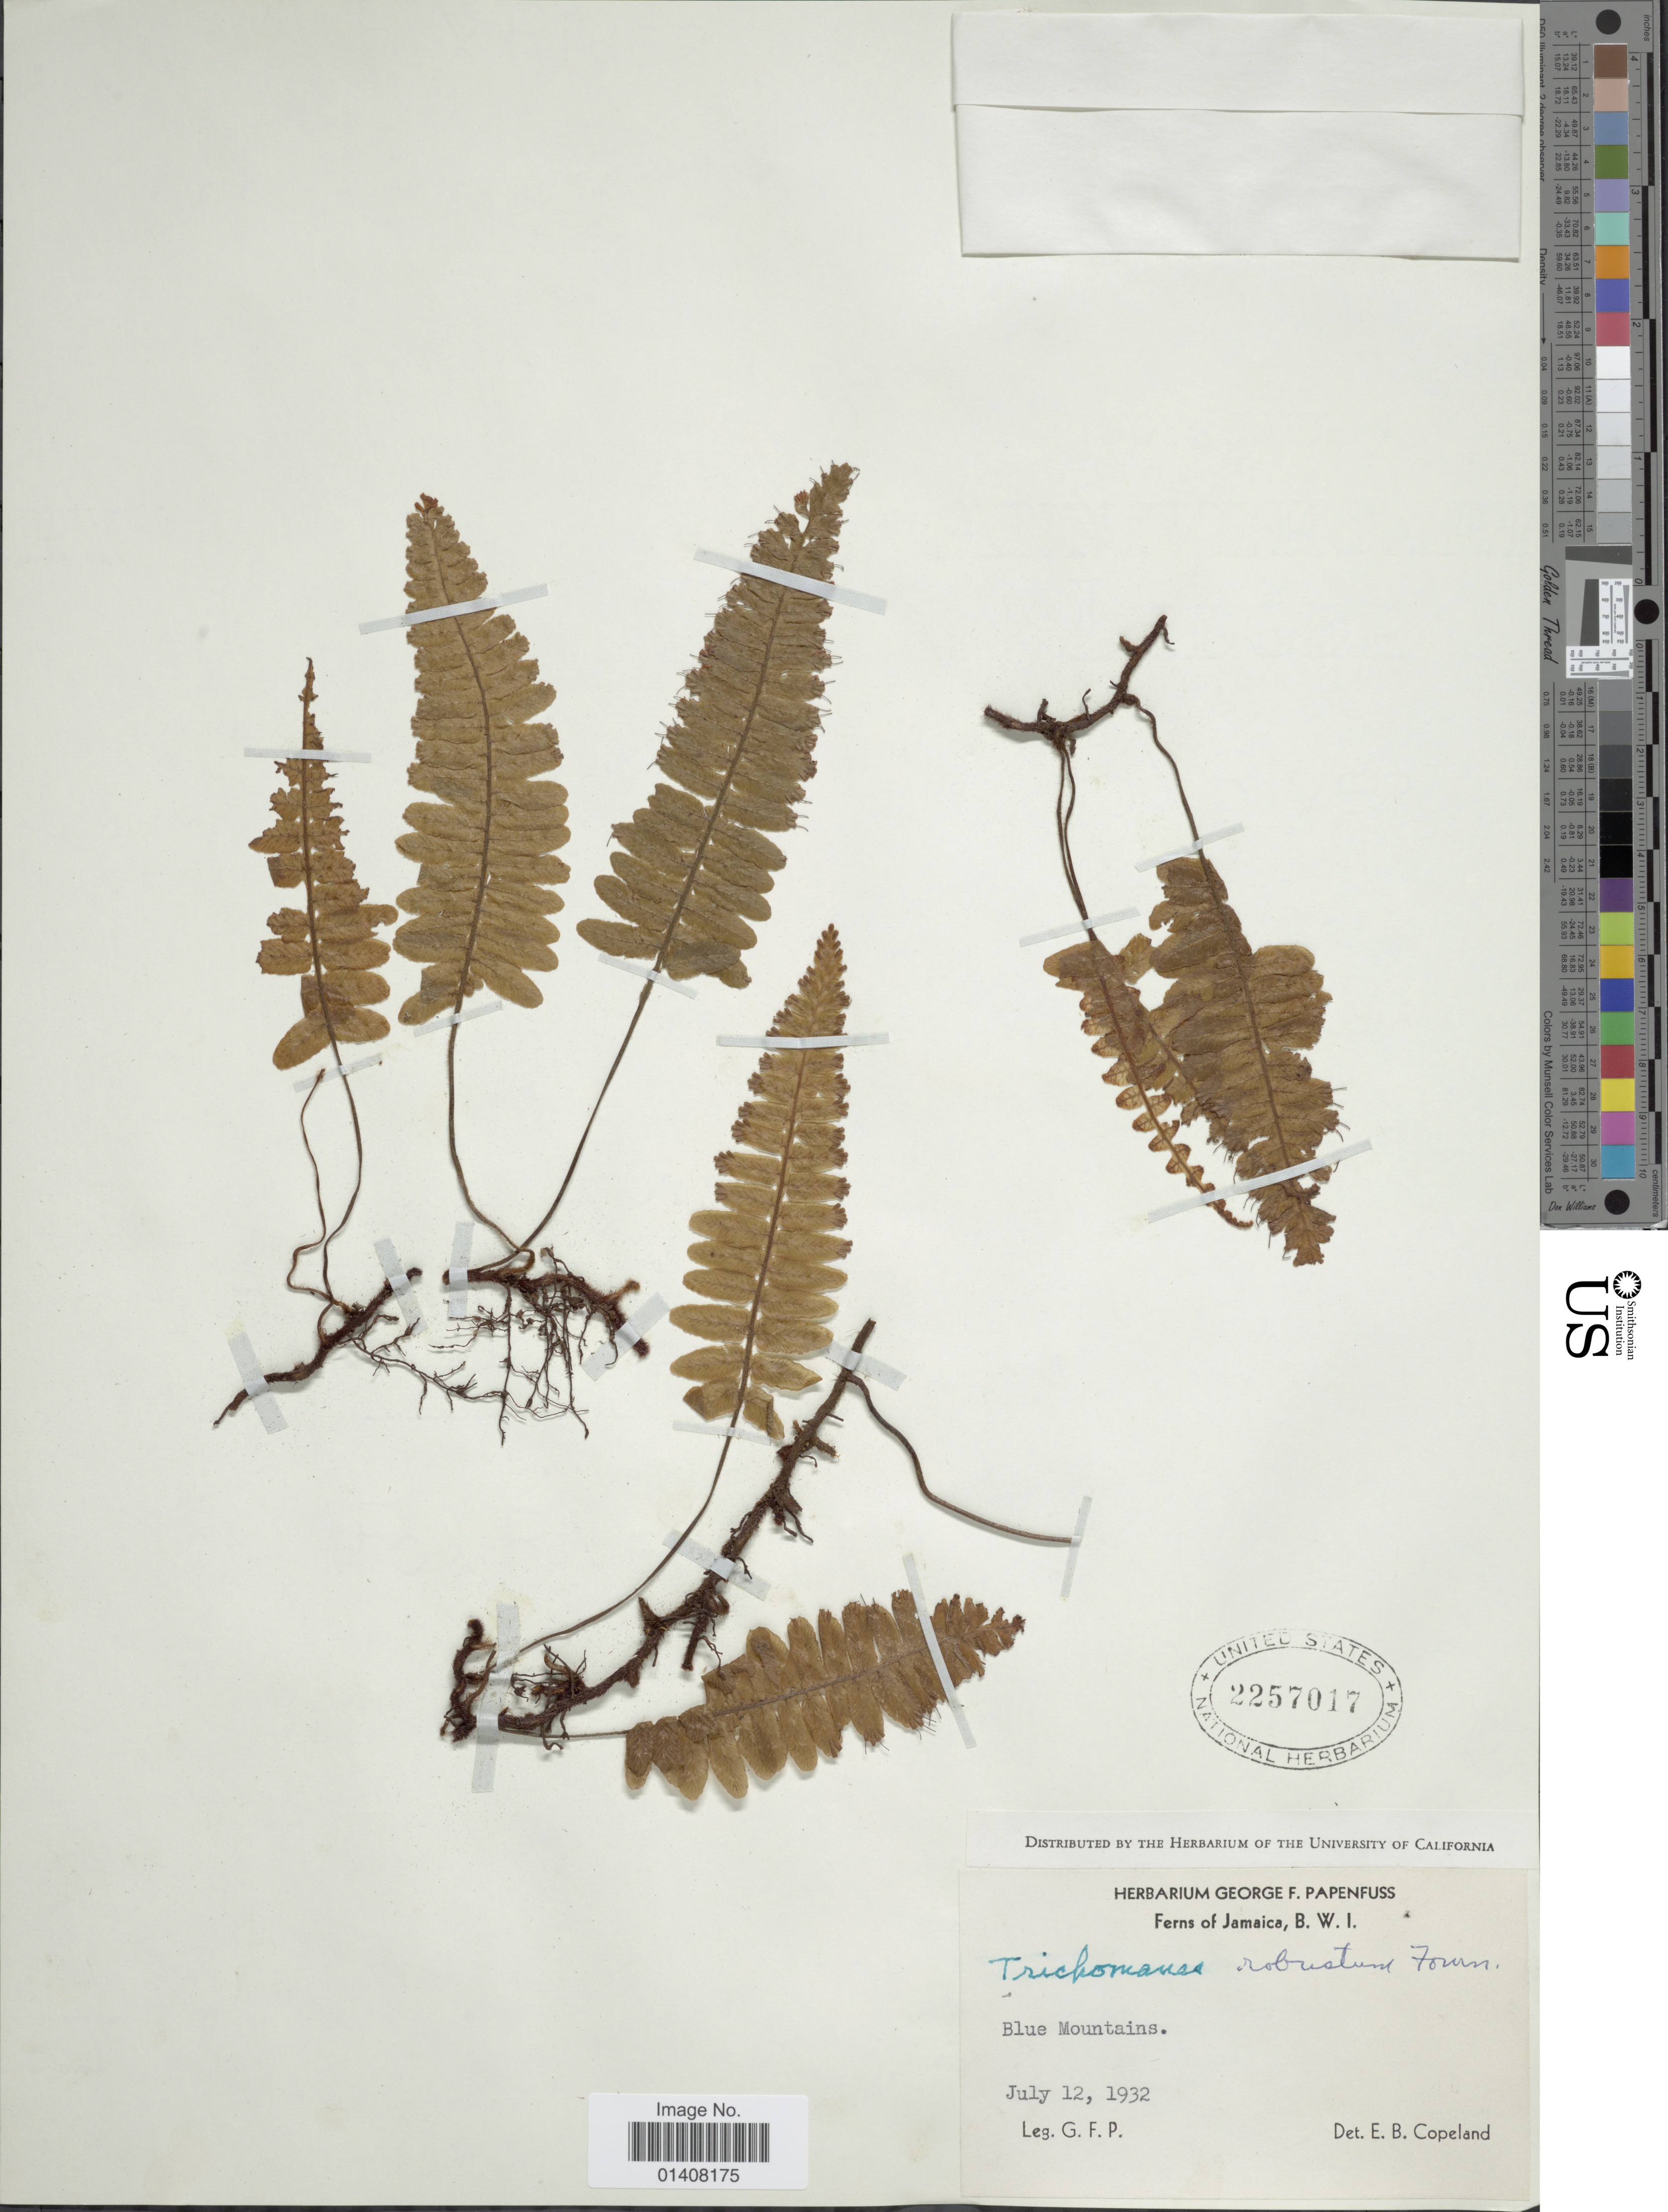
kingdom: Plantae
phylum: Tracheophyta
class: Polypodiopsida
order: Hymenophyllales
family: Hymenophyllaceae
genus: Trichomanes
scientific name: Trichomanes robustum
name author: E. Fourn.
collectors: G. Papenfuss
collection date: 1932-07-12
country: Jamaica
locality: Ferns of Jamaica, B.W.I., Blue Mountains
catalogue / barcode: US 2257017